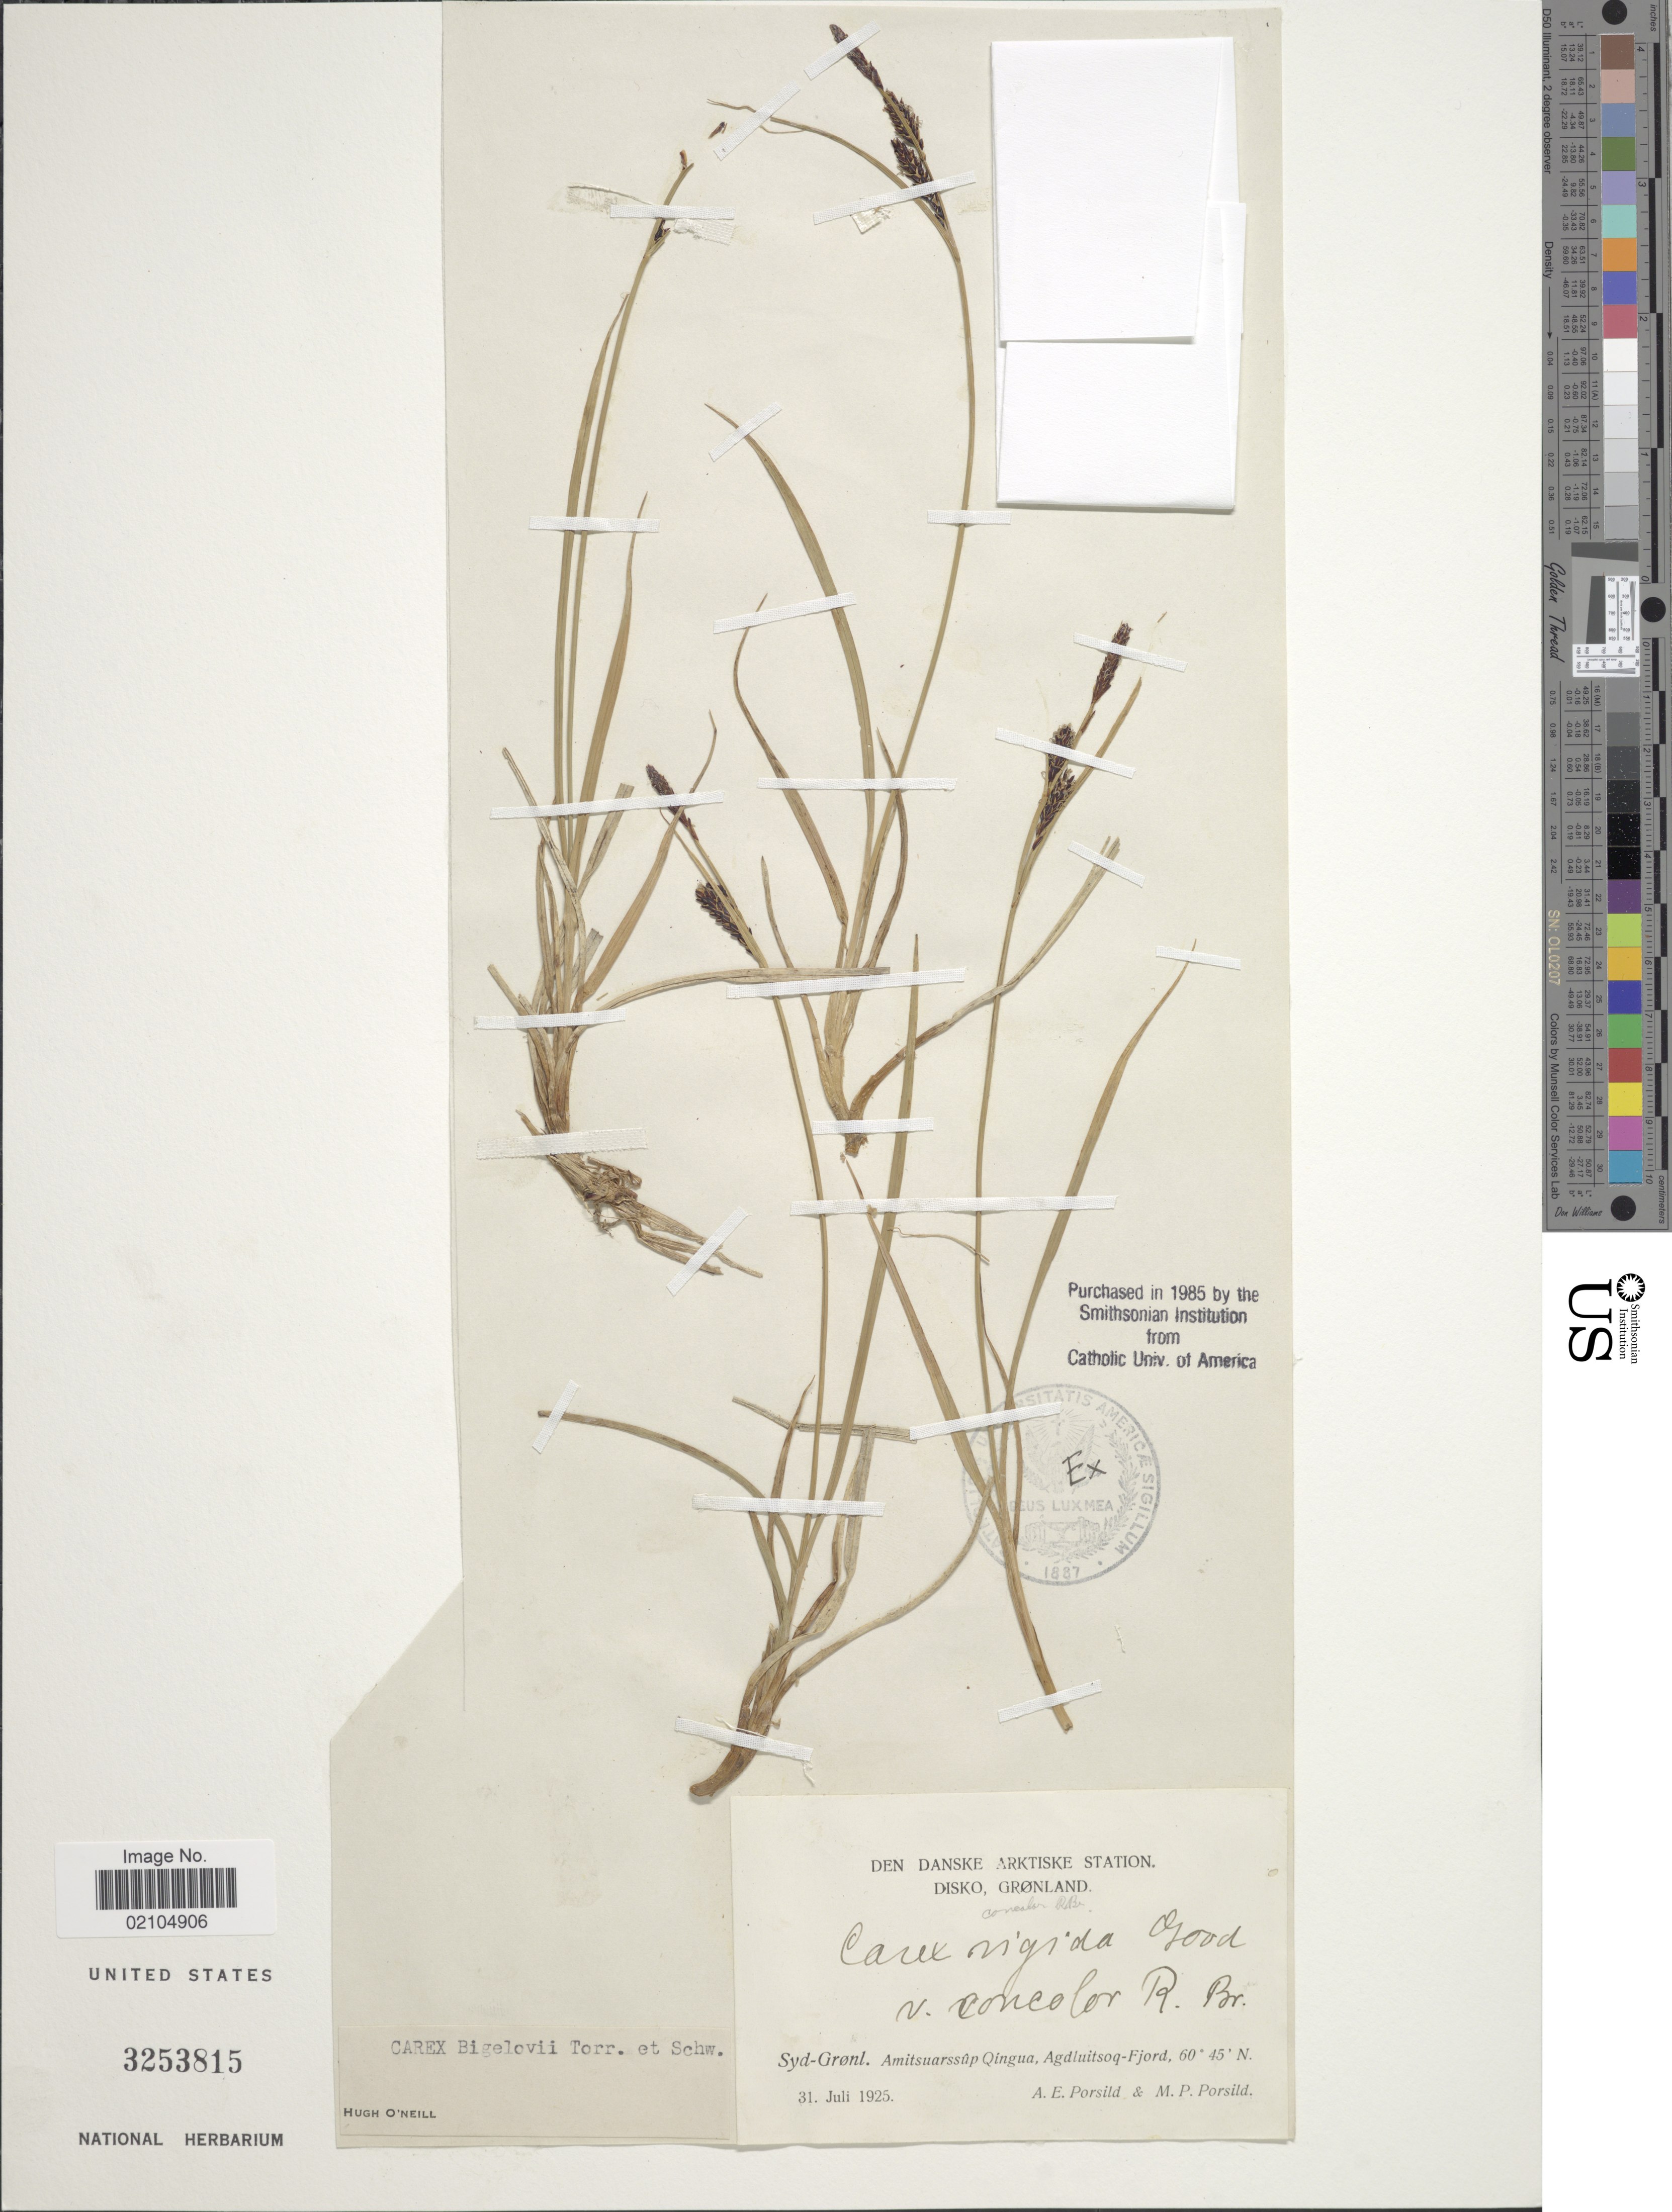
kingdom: Plantae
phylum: Tracheophyta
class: Liliopsida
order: Poales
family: Cyperaceae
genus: Carex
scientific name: Carex bigelowii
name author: Torr. ex Schwein.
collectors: A. E. Porsild & M. P. Porsild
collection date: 1925-07-31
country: Greenland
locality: Disko. Grønland, Syd-Grønl., Amitsuarssup Qingua, Agdluitsoq-Fjord.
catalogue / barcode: US 3253815